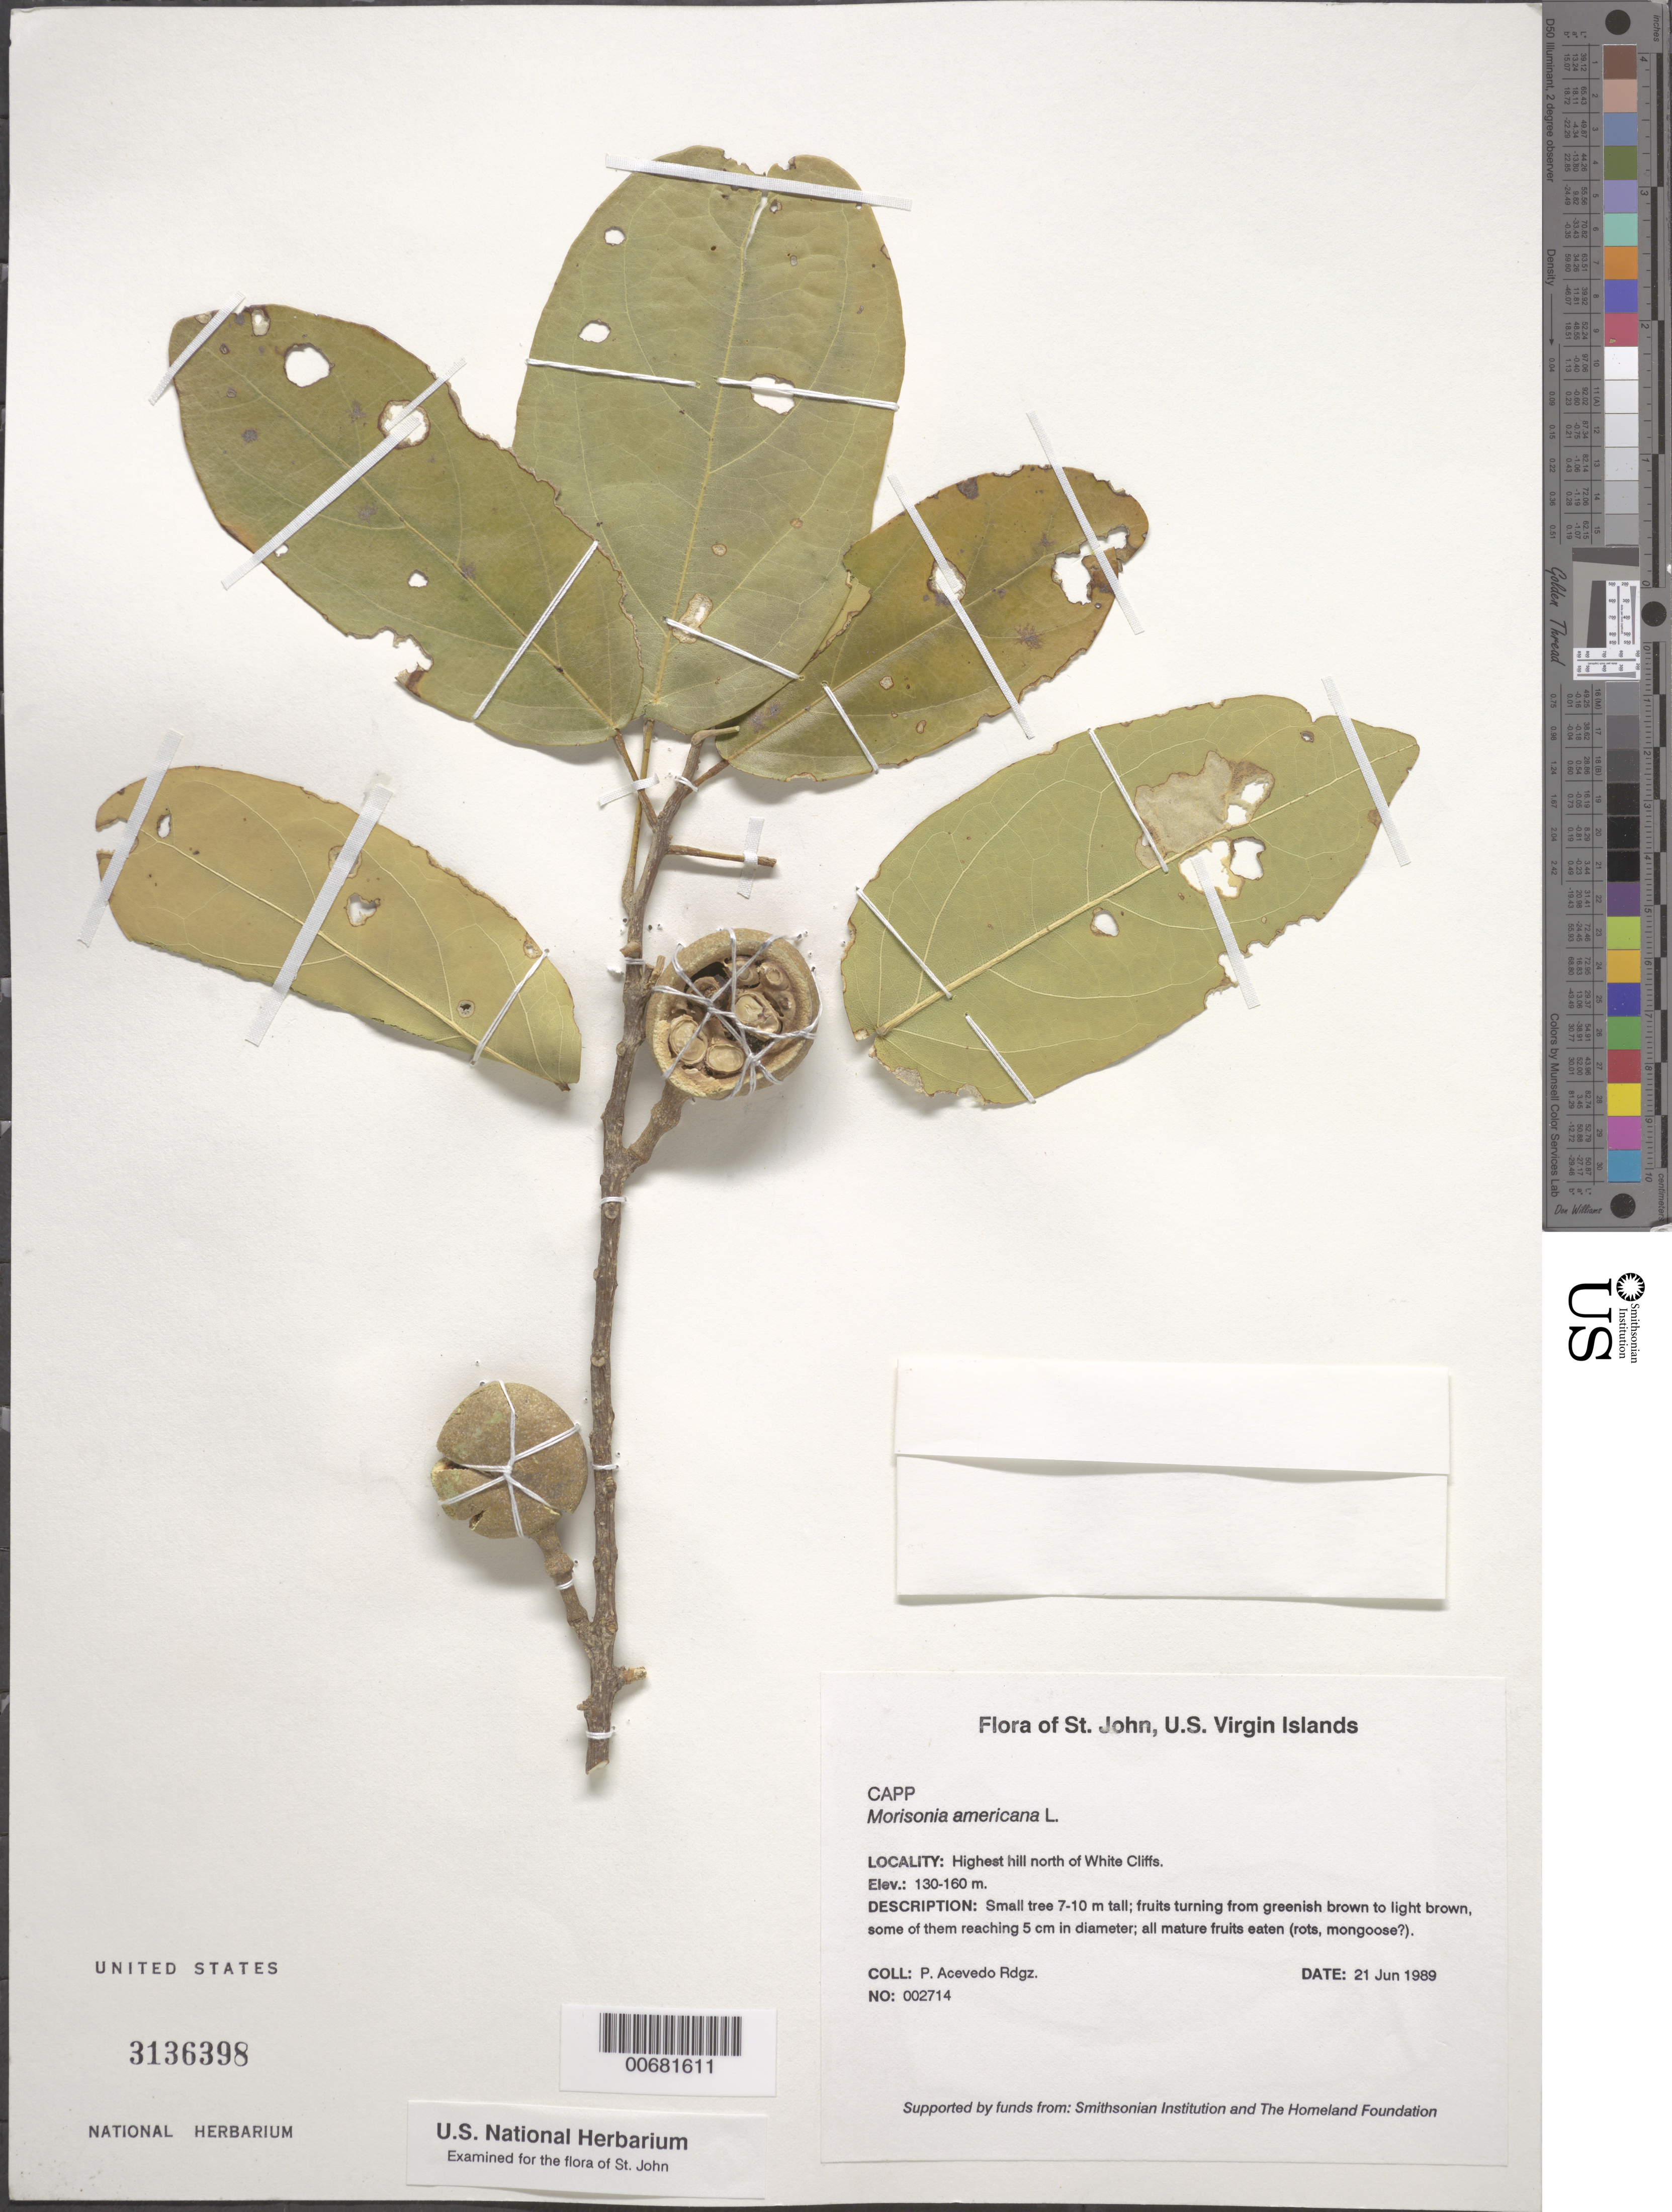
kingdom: Plantae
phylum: Tracheophyta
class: Magnoliopsida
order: Brassicales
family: Capparaceae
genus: Morisonia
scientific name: Morisonia americana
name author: L.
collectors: P. Acevedo-Rodr.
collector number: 2714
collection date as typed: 21 Jun 1989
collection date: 1989-06-21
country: U.S. Virgin Islands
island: St. John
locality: Reef Bay Quarter, Highest hill north of White Cliffs.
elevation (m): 130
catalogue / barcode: US 3136398